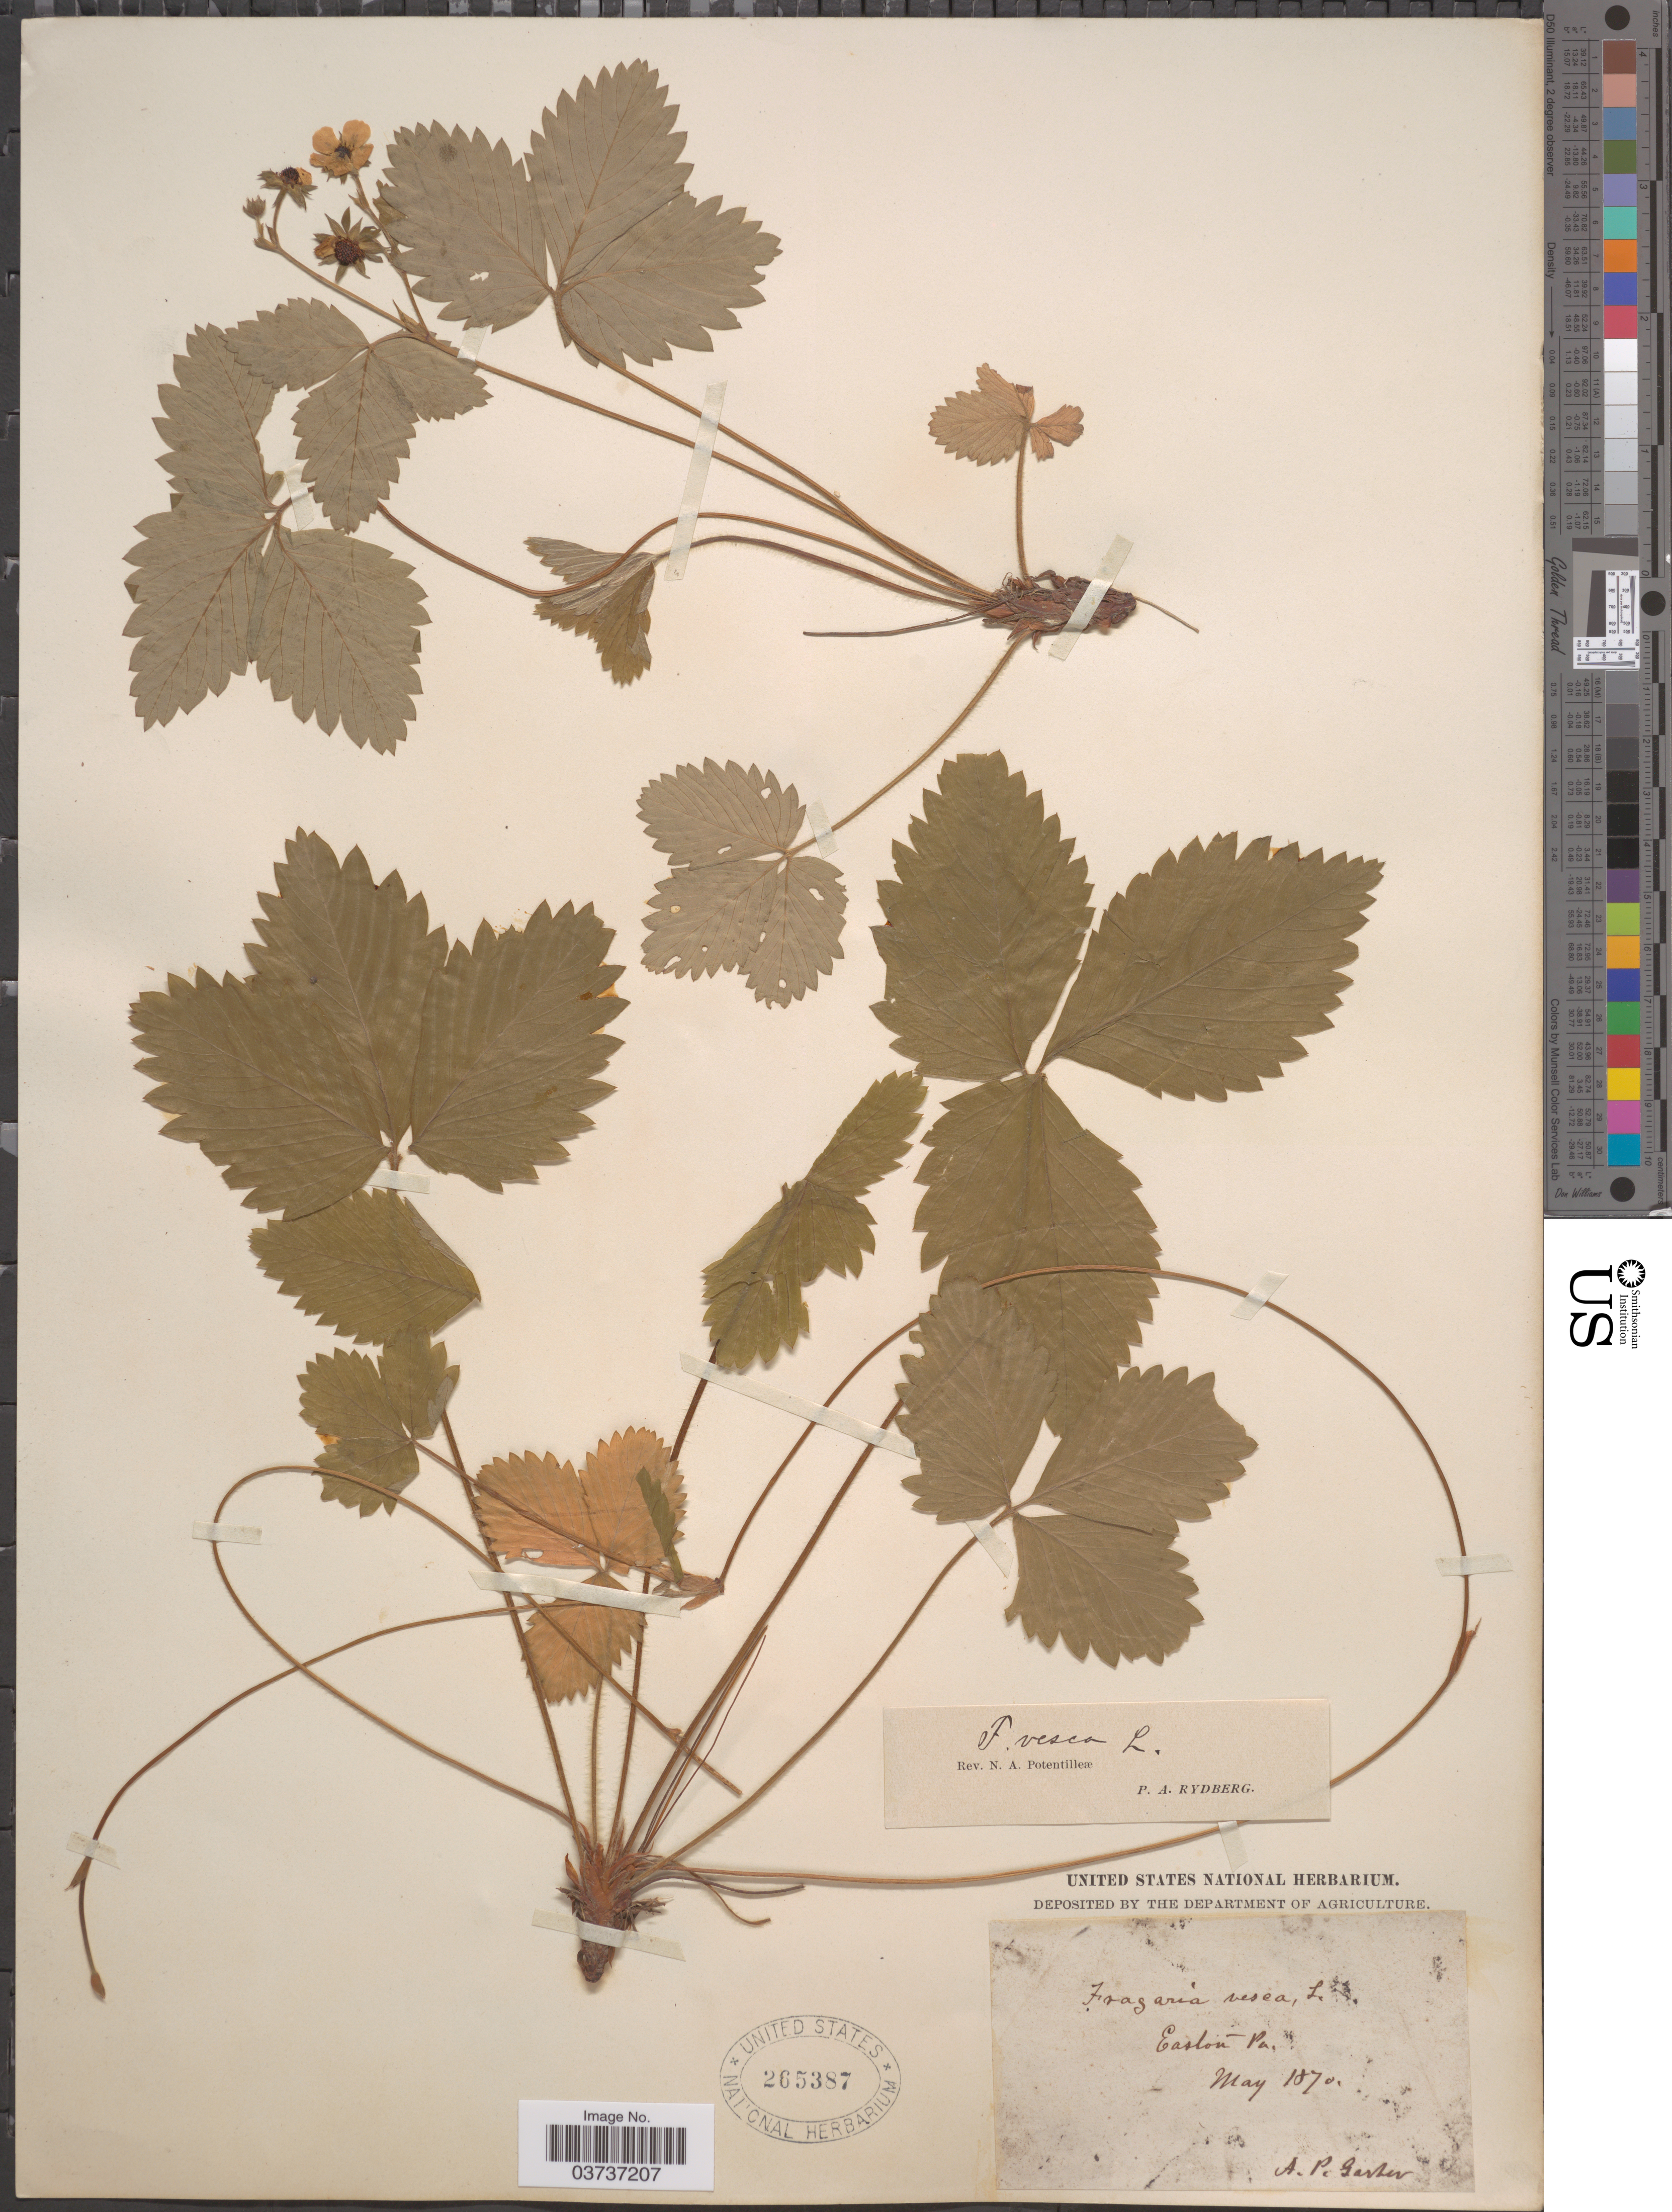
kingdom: Plantae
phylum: Tracheophyta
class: Magnoliopsida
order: Rosales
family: Rosaceae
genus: Fragaria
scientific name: Fragaria vesca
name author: L.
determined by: Rydberg, P. A.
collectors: A. P. Garber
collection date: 1870-05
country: United States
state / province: Pennsylvania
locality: Easton.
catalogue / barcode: US 265387